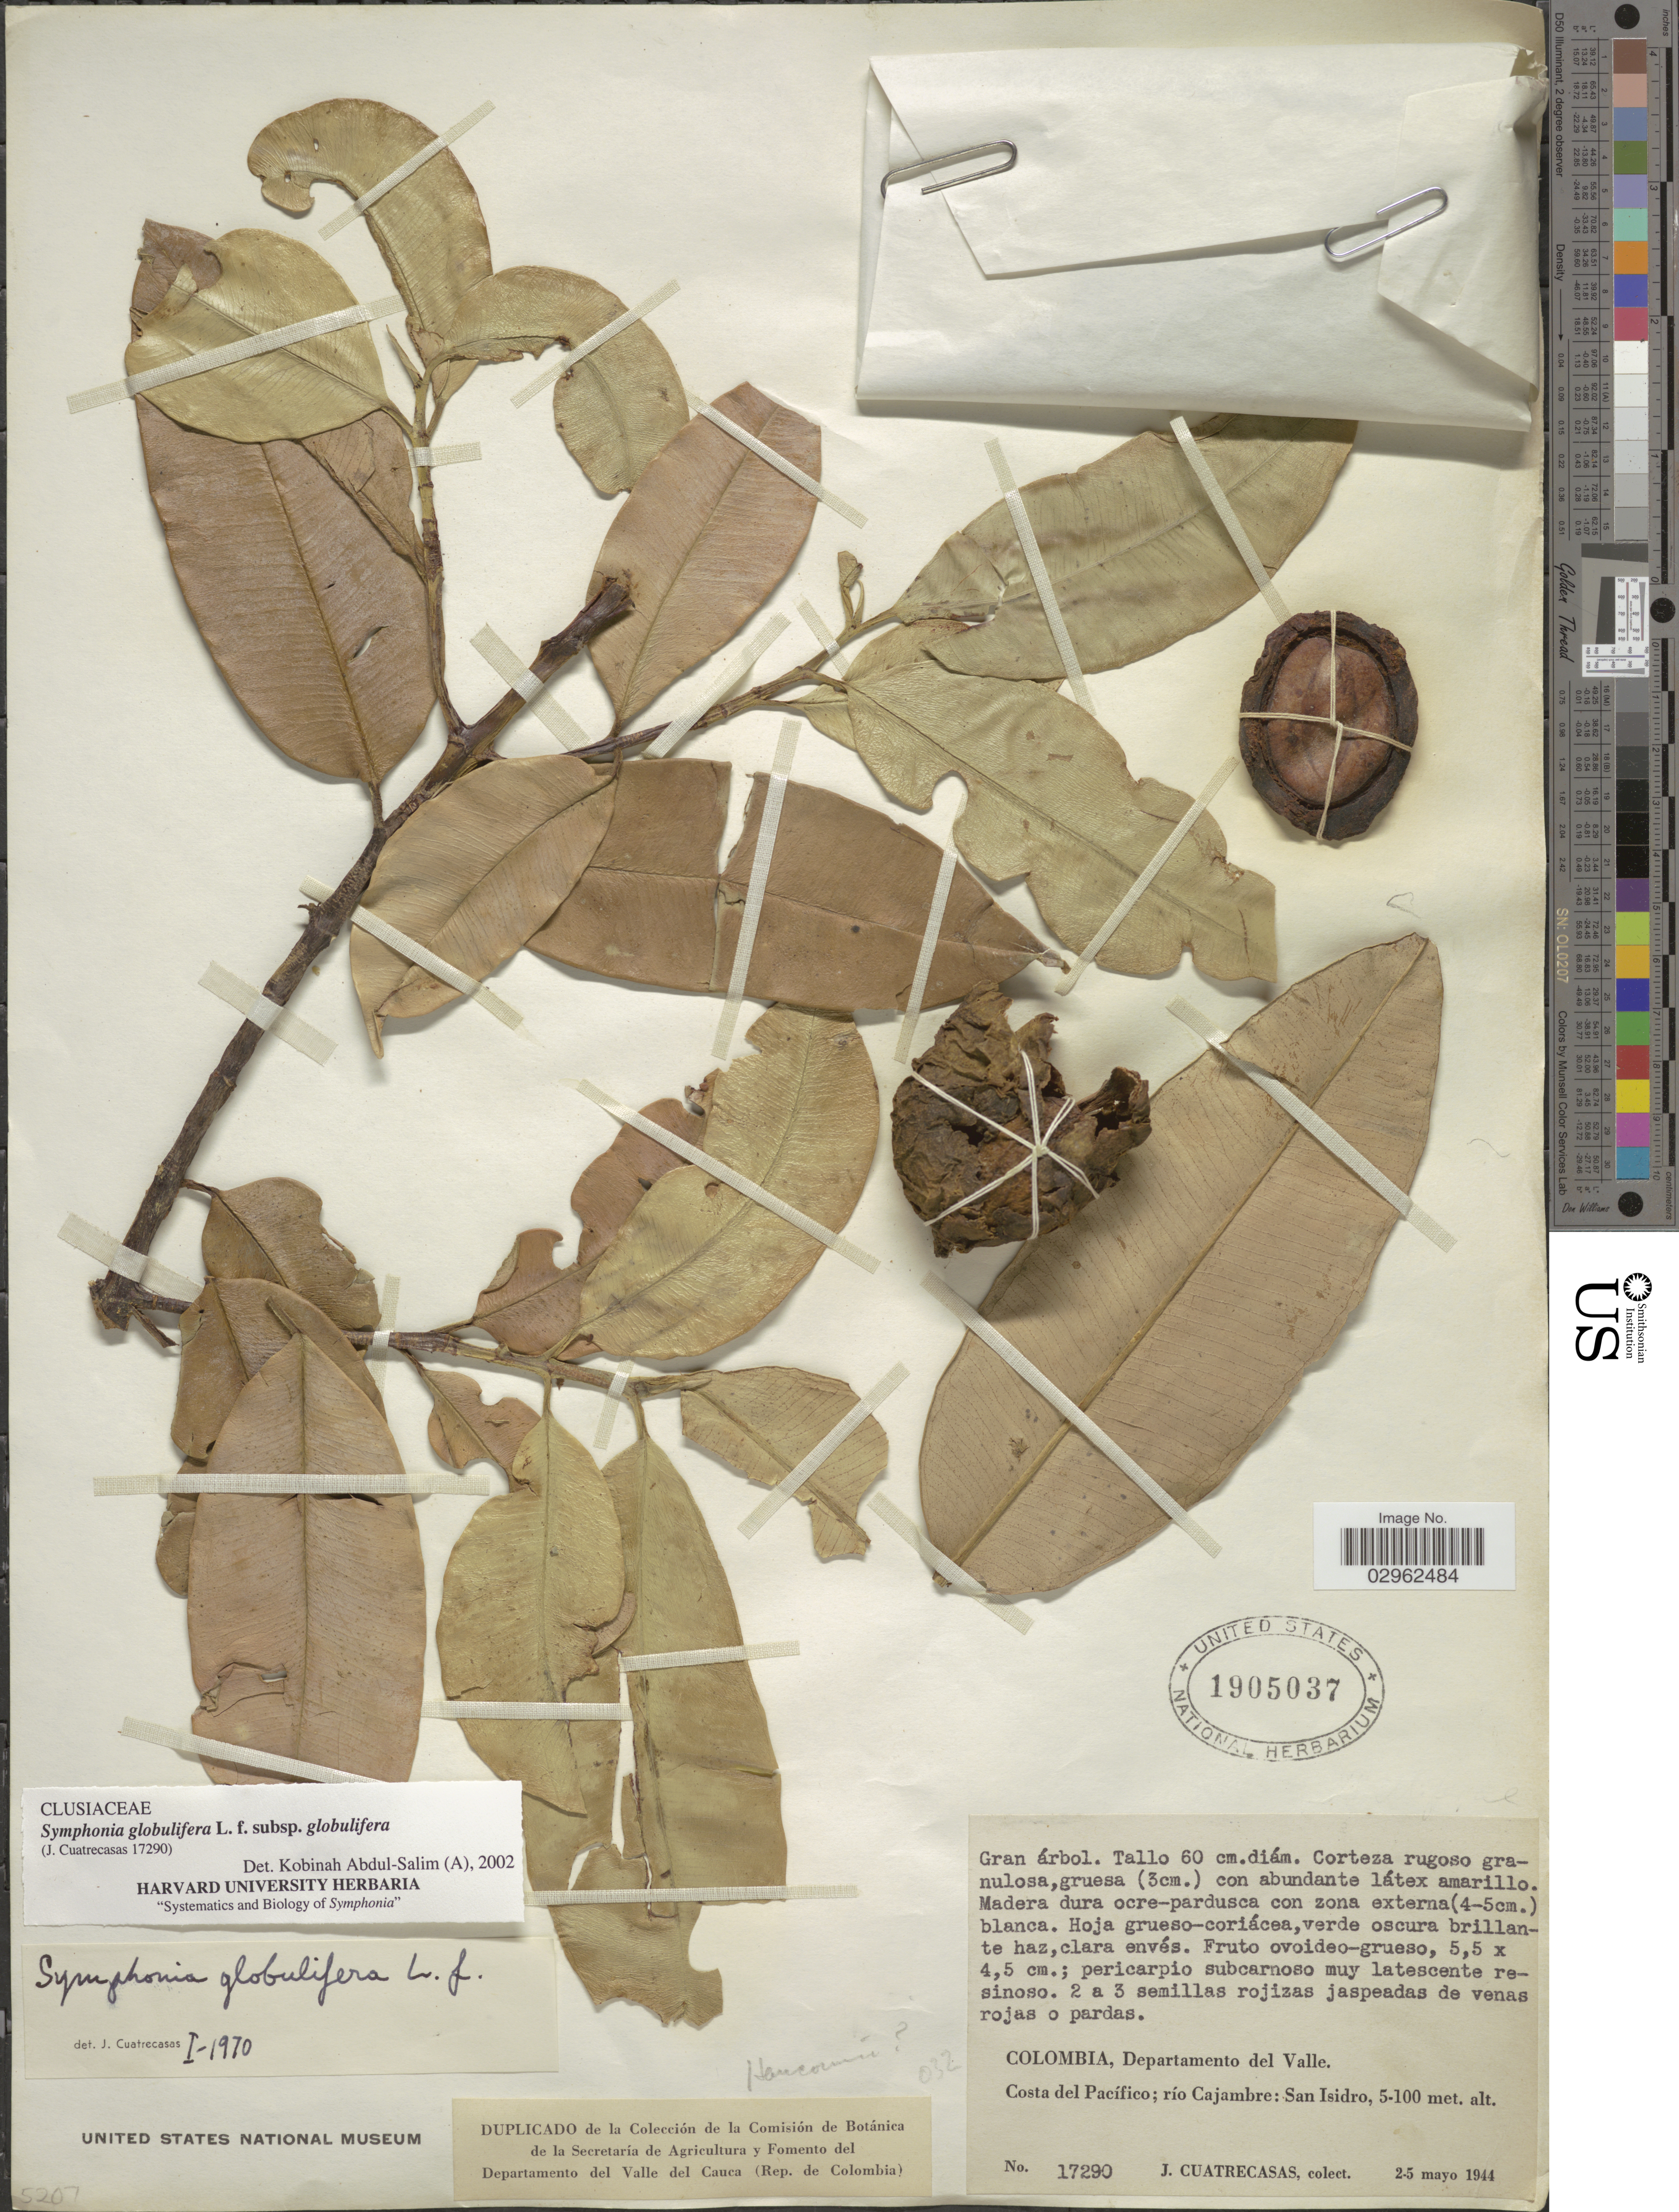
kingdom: Plantae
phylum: Tracheophyta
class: Magnoliopsida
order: Malpighiales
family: Clusiaceae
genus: Symphonia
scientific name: Symphonia globulifera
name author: L. f.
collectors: J. Cuatrecasas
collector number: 17290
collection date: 1944-05-02/1944-05-05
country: Colombia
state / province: Valle del Cauca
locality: Departamento del Valle. Costa del Pacífico; río Cajambre: San Isidro.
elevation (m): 5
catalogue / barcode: US 1905037